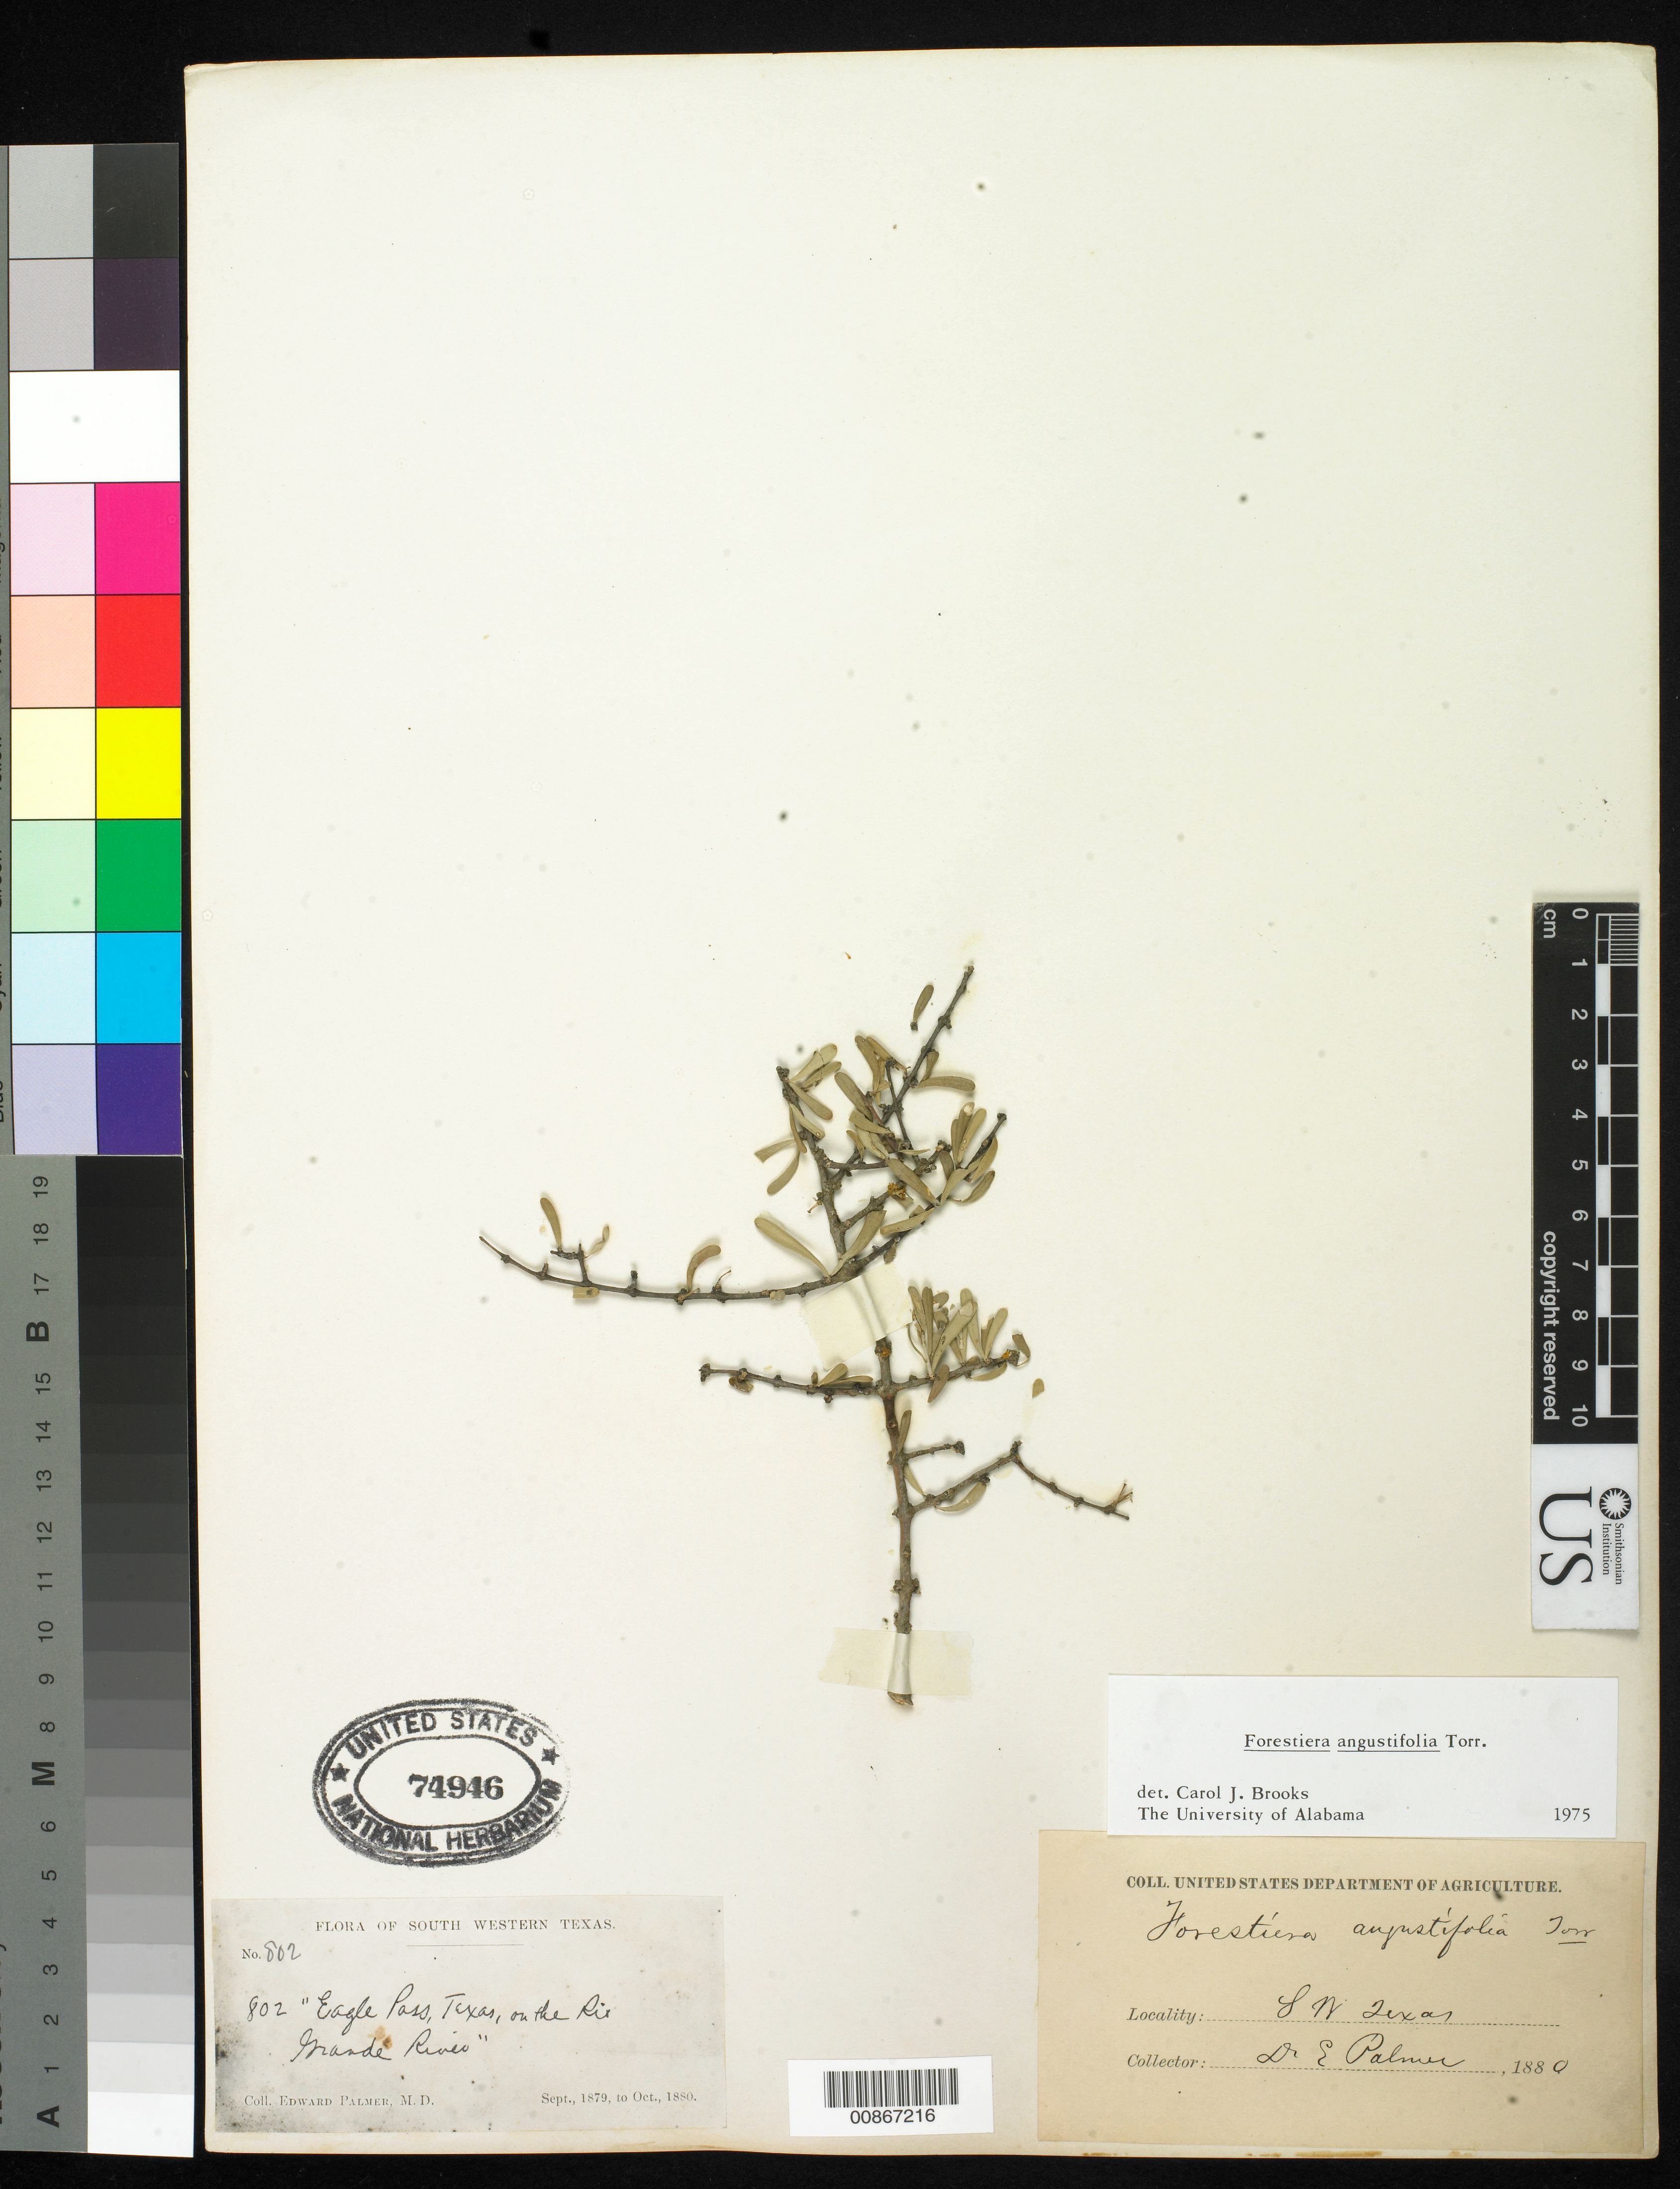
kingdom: Plantae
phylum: Tracheophyta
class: Magnoliopsida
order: Lamiales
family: Oleaceae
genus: Forestiera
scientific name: Forestiera angustifolia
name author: Torr.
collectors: E. Palmer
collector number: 802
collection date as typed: Sep 1879 to -- Oct 1880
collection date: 1879-09/1880-10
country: United States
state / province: Texas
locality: Eagle Pass, Texas, on the Rio Grande River. South Western Texas.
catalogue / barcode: US 74946